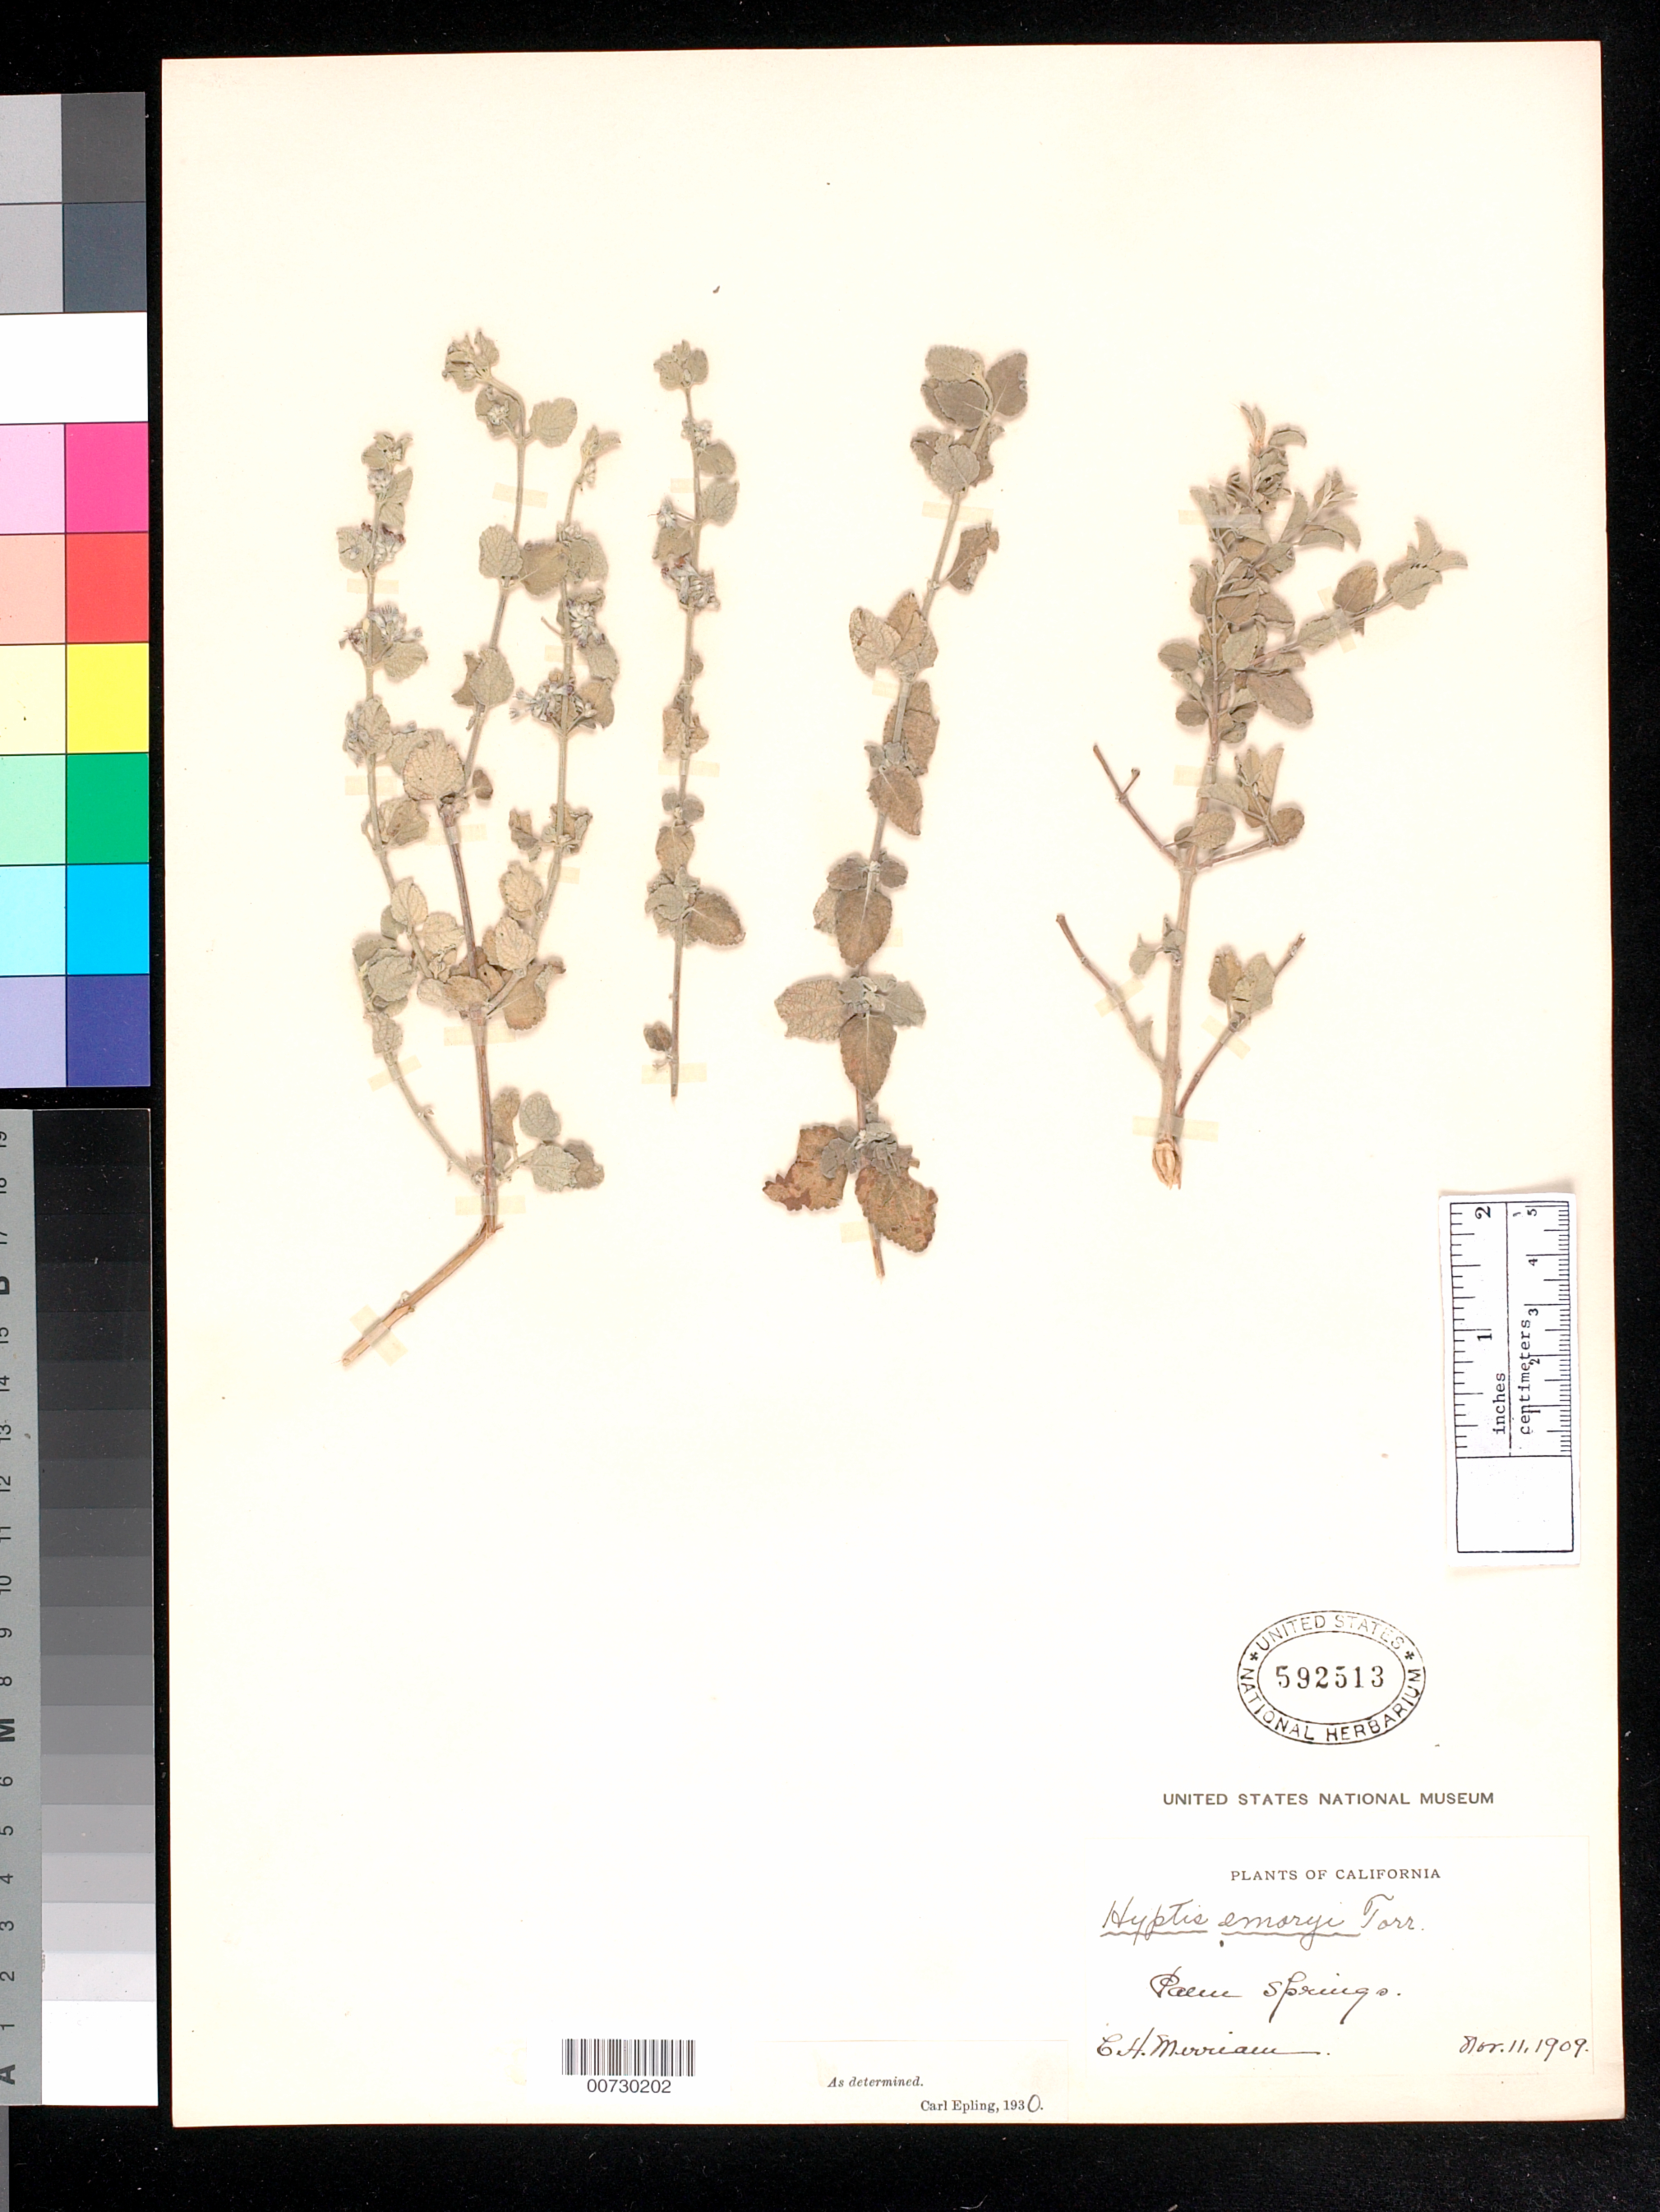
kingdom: Plantae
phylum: Tracheophyta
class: Magnoliopsida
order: Lamiales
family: Lamiaceae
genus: Condea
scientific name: Condea emoryi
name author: (Torr.) Harley & J.F.B. Pastore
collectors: C. Merriam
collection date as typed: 11 Nov 1909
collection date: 1909-11-11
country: United States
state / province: California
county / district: Riverside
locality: Palm Springs.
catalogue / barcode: US 592513